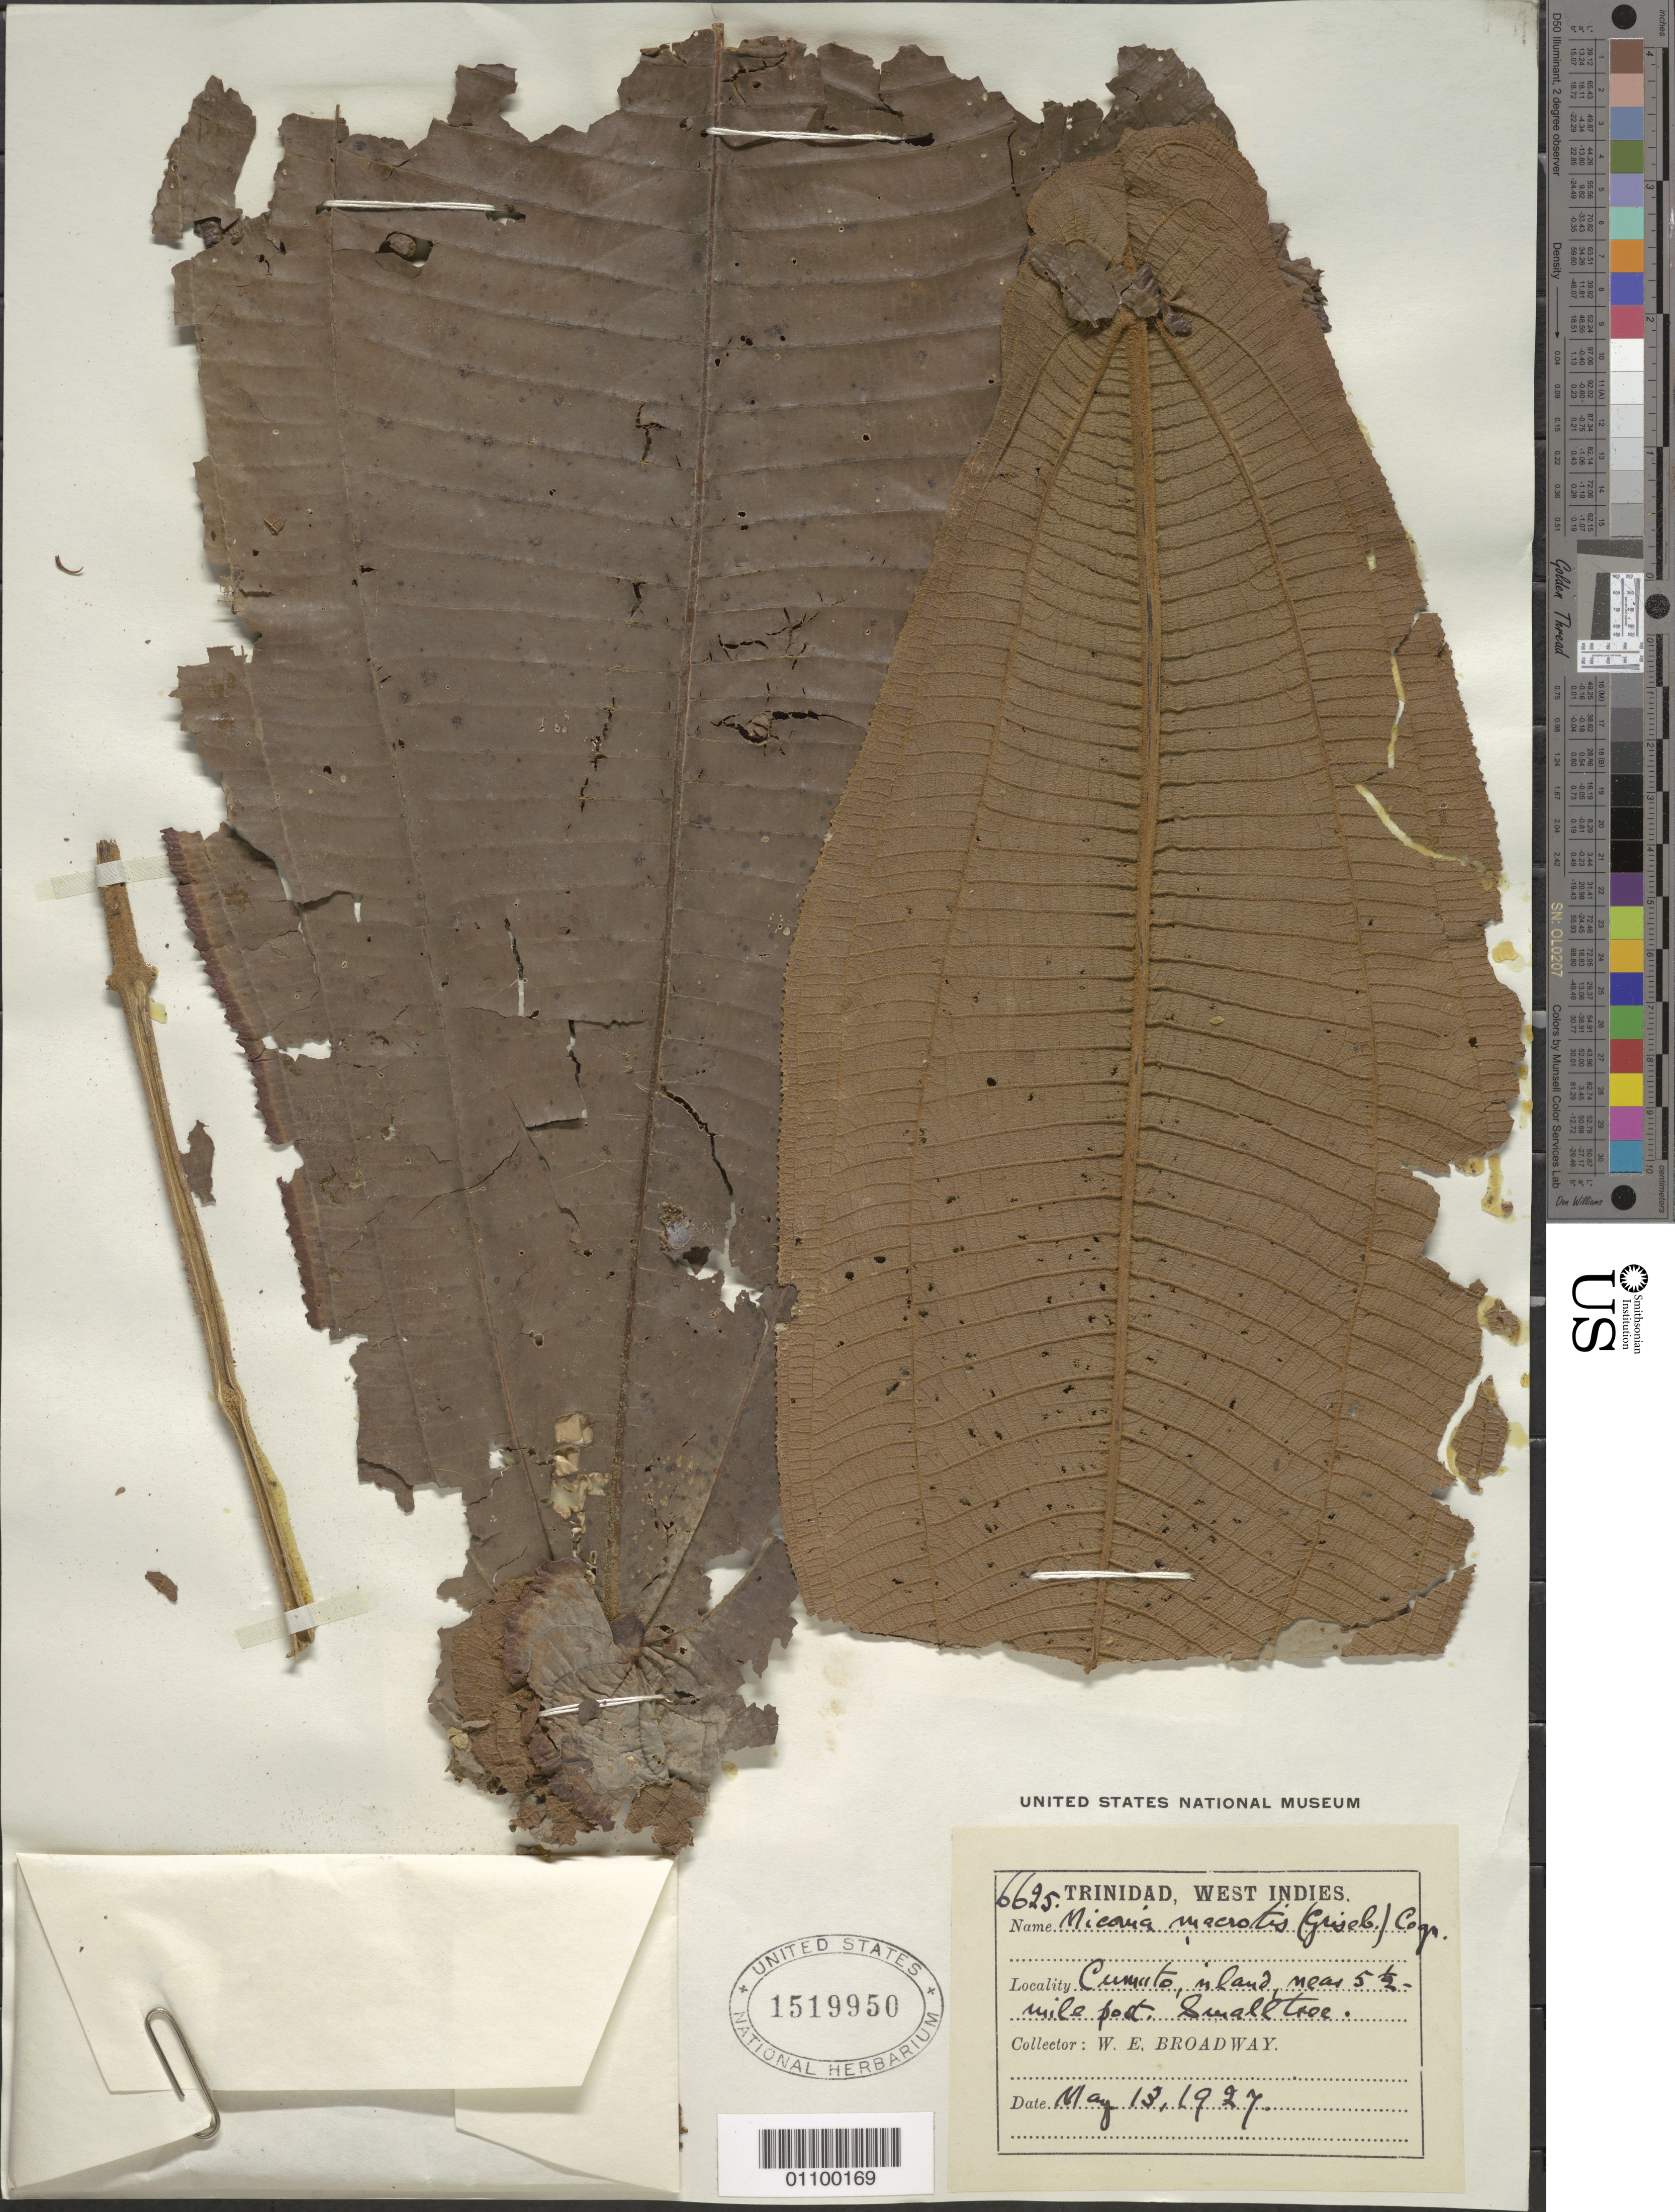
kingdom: Plantae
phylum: Tracheophyta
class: Magnoliopsida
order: Myrtales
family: Melastomataceae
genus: Miconia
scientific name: Miconia macrotis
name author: Cogn.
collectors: W. E. Broadway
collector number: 6625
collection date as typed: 13 May 1927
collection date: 1927-05-13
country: Trinidad and Tobago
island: Trinidad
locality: Cumuto, inland, near 5.5-mile post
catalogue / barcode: US 1519950